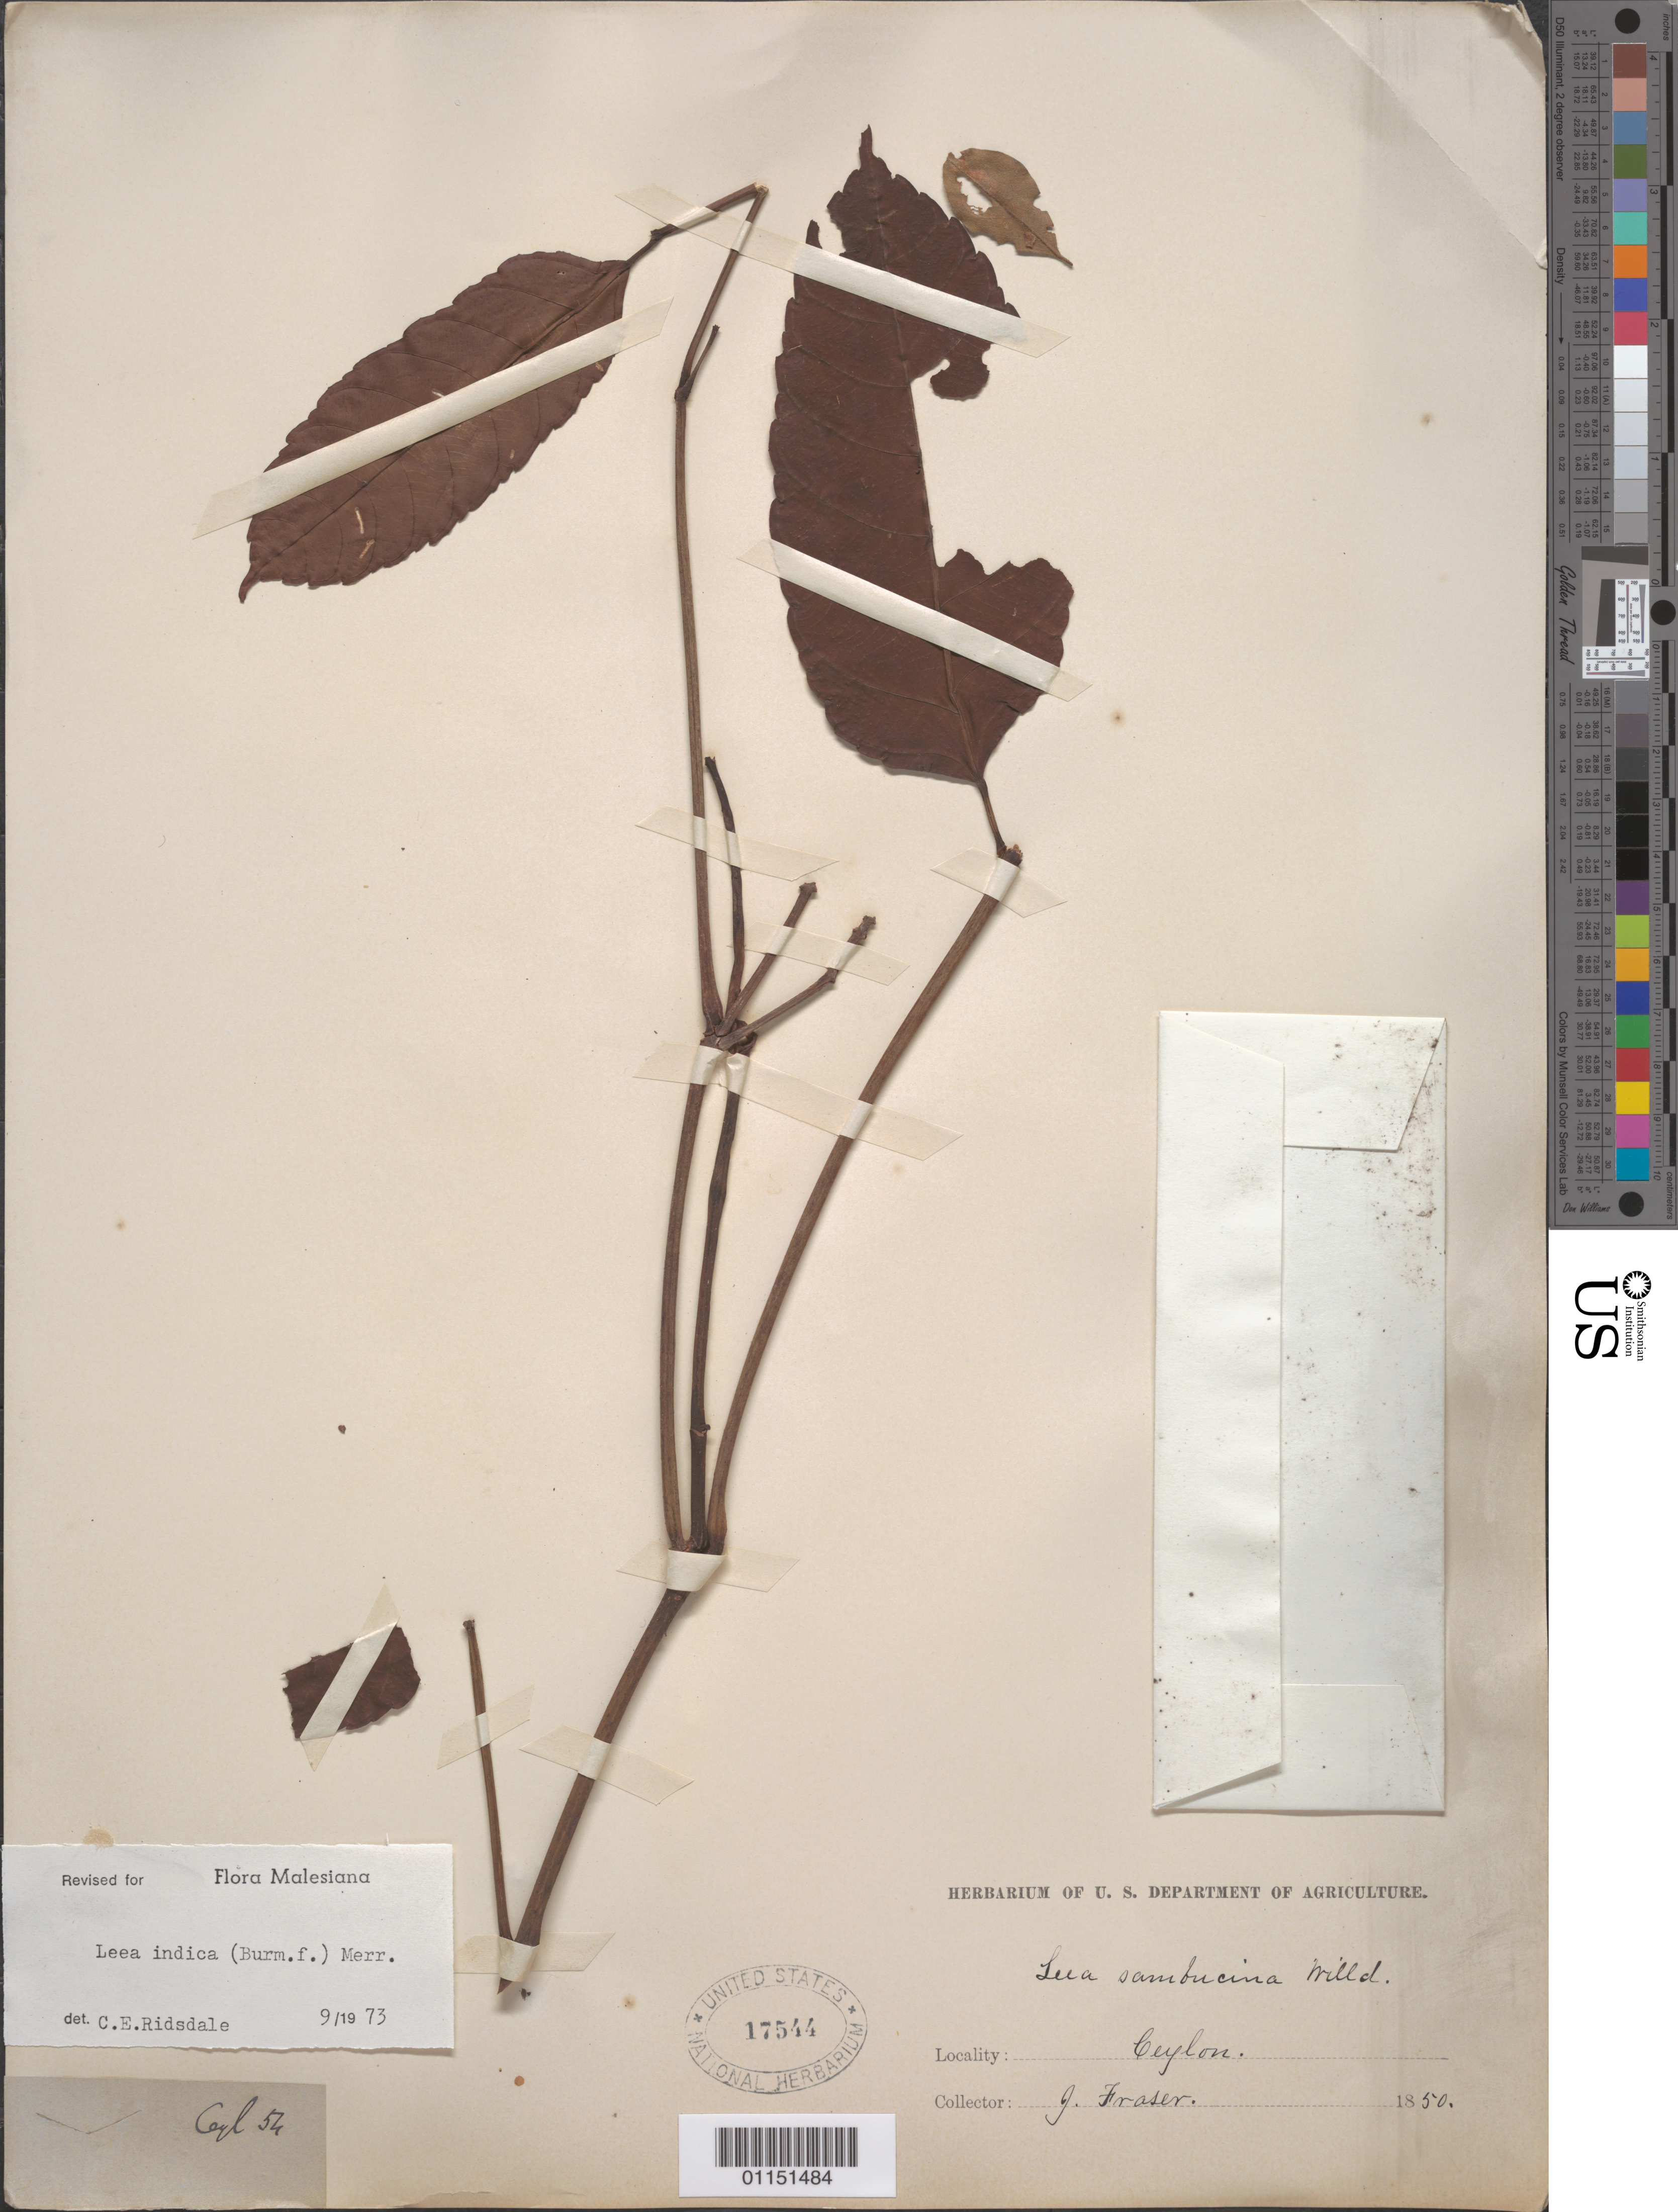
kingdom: Plantae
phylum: Tracheophyta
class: Magnoliopsida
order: Vitales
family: Vitaceae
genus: Leea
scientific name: Leea indica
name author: (Burm. f.) Merr.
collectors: G. Fraser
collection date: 1850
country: Sri Lanka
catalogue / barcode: US 17544